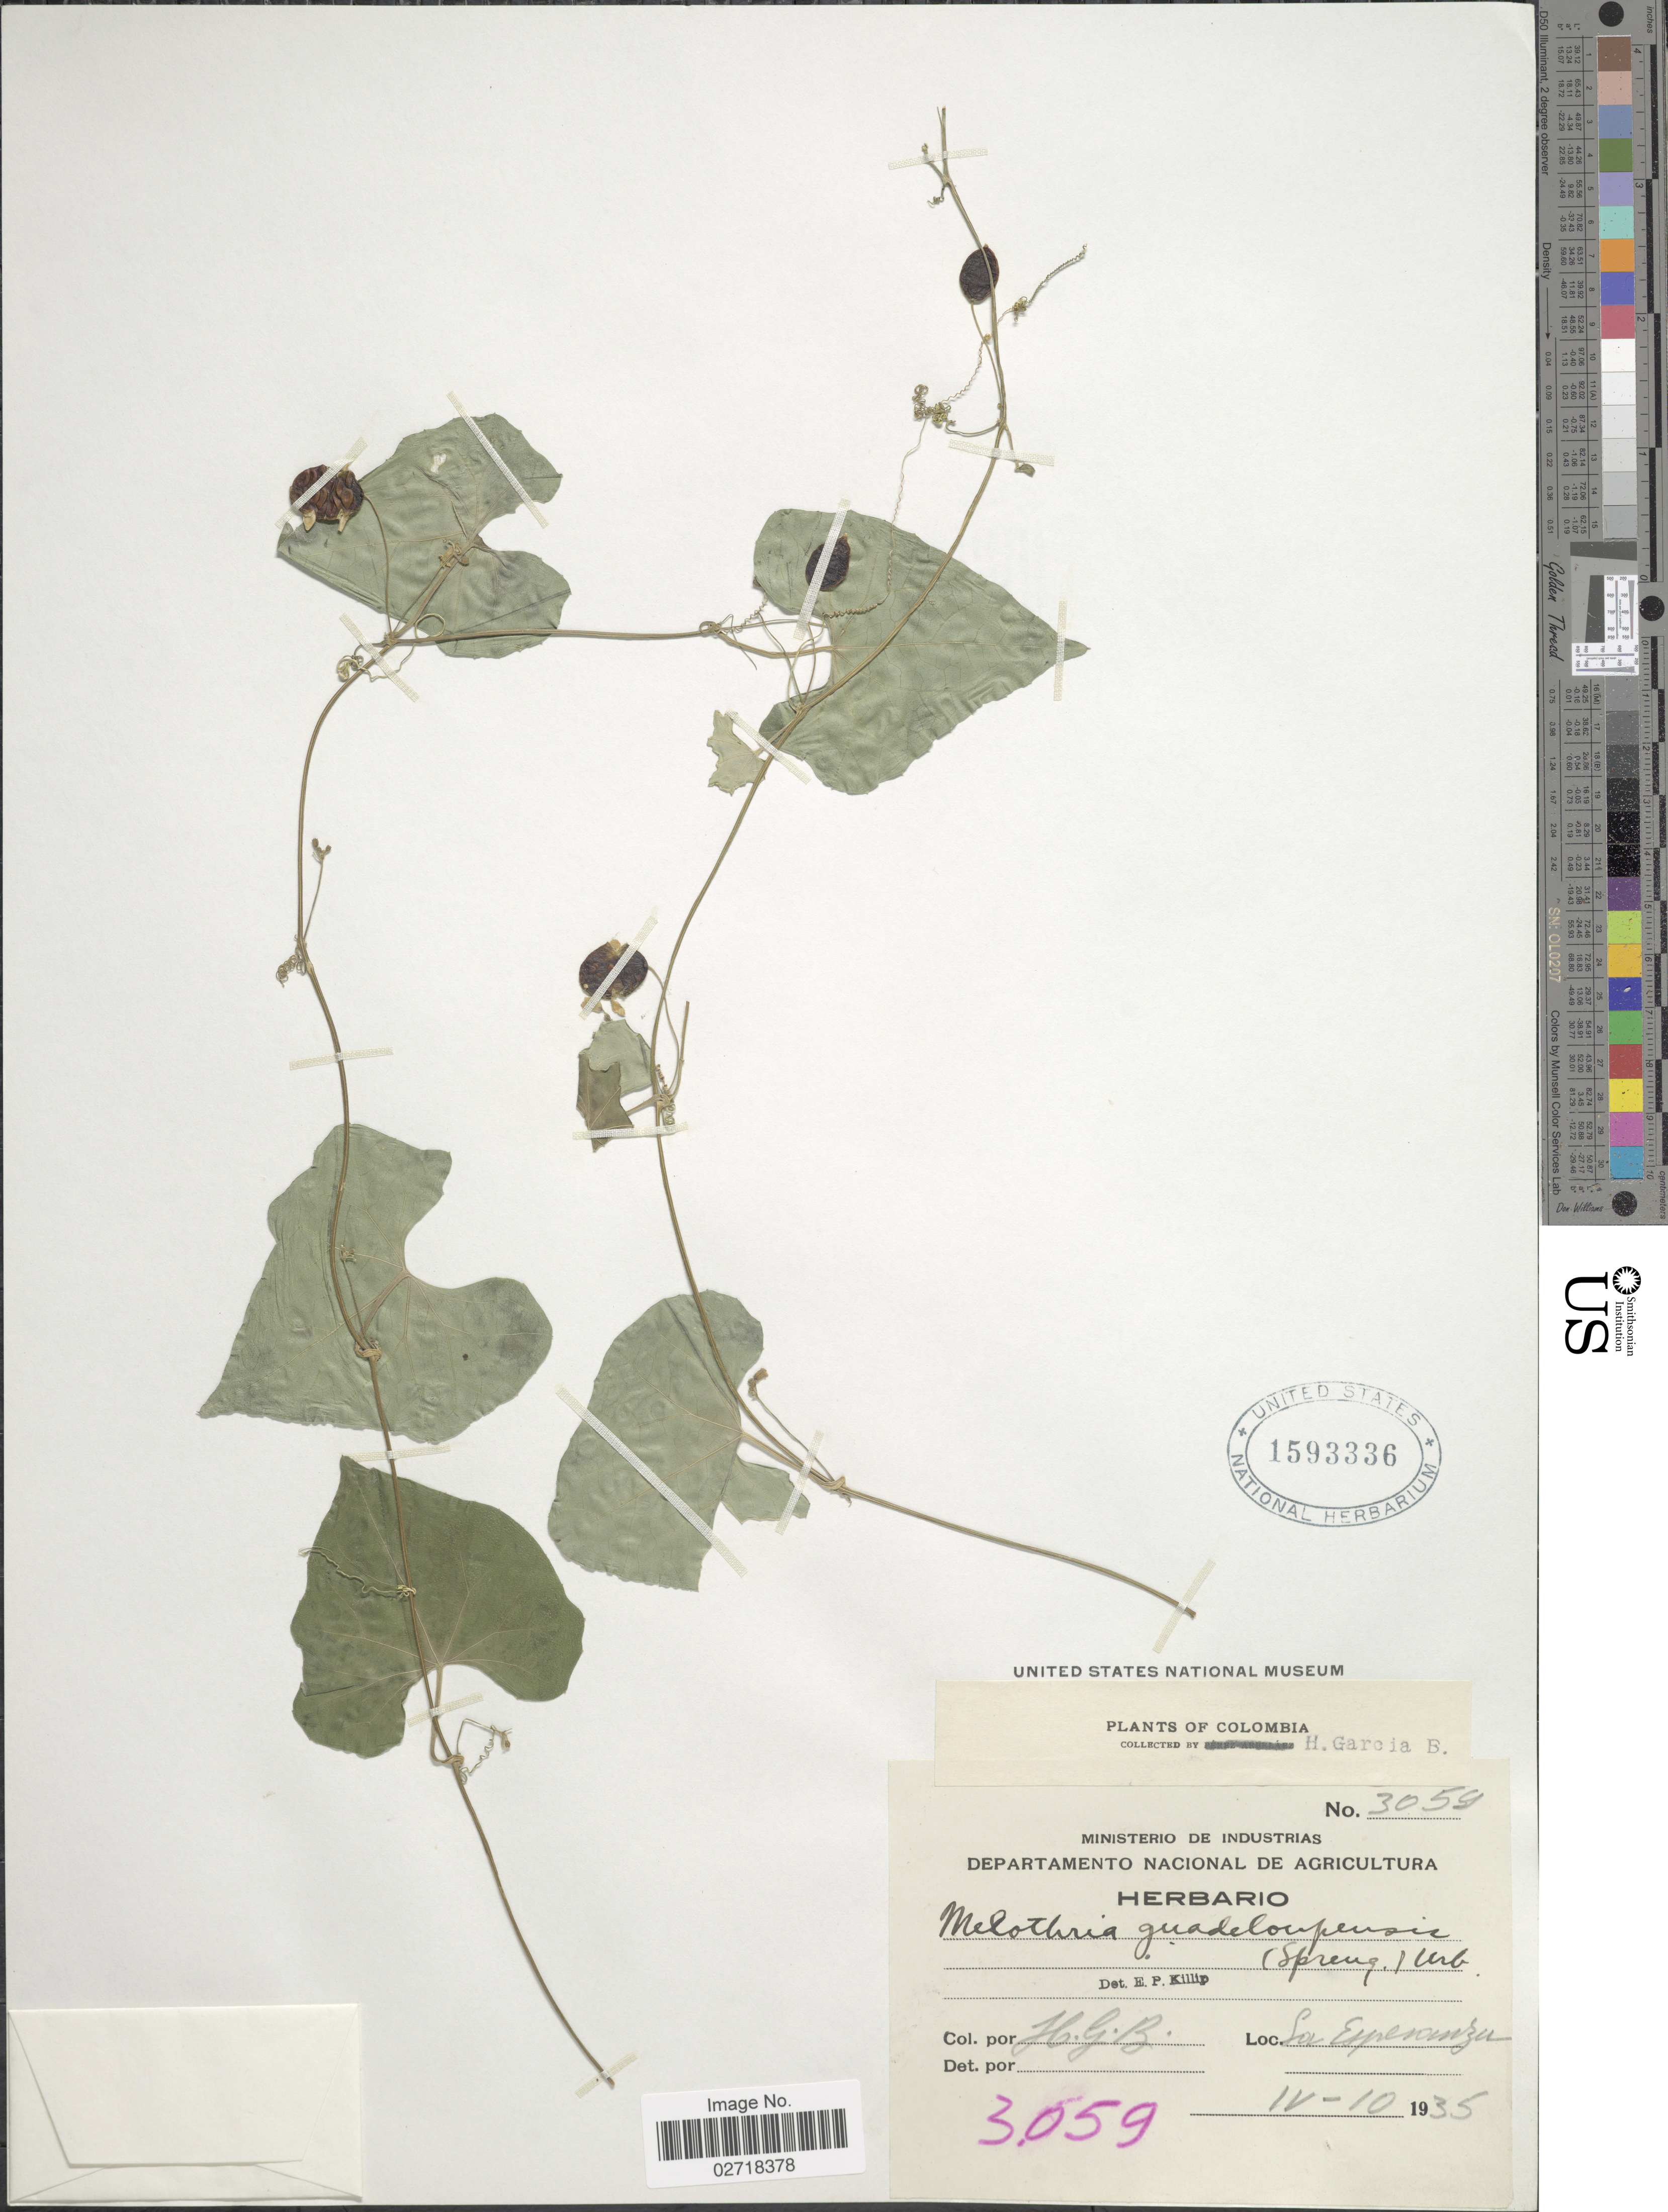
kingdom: Plantae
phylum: Tracheophyta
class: Magnoliopsida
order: Cucurbitales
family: Cucurbitaceae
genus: Melothria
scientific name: Melothria pendula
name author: L.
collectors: H. García Barriga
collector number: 3059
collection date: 1935-04-10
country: Colombia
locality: La Esperanza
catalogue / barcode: US 1593336